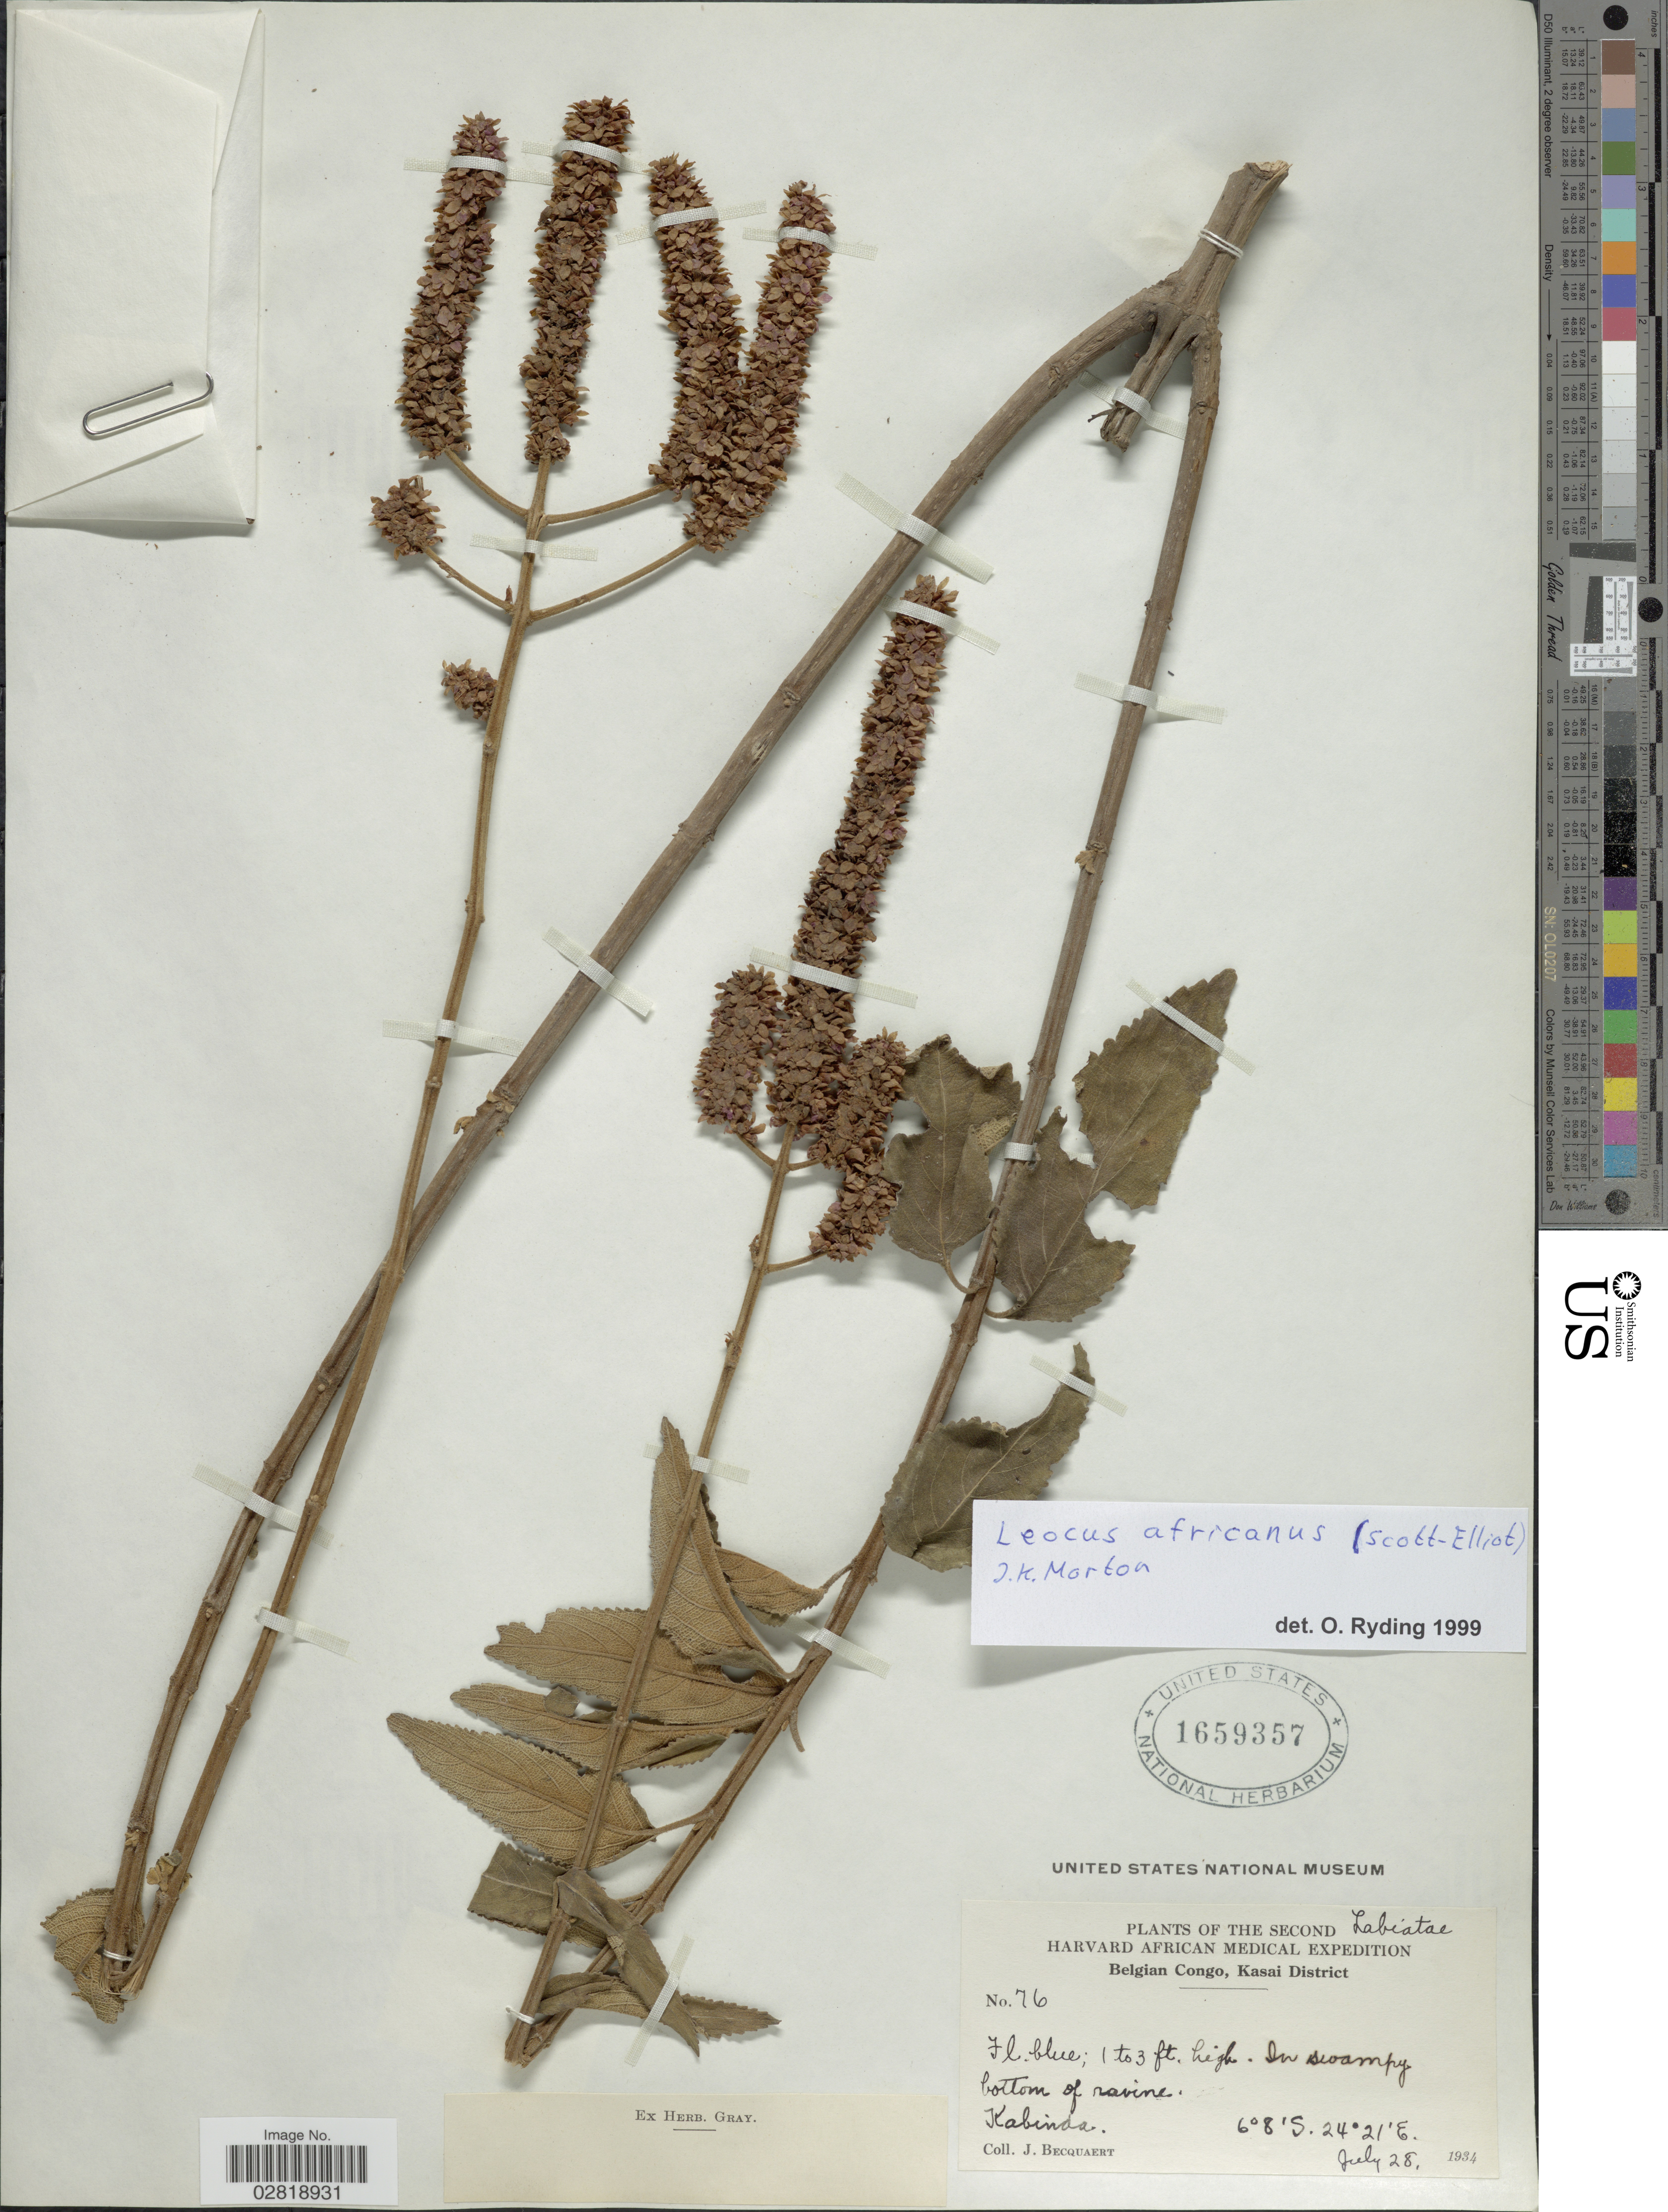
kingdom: Plantae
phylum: Tracheophyta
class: Magnoliopsida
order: Lamiales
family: Lamiaceae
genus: Leucas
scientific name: Leucas africanus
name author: (Baker ex Scott Elliot) J.K. Morton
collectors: J. Becquaert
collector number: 76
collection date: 1934-07-28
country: Congo, Democratic Republic of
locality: Belgian Congo, Kasai District. Kabinda.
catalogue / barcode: US 1659357